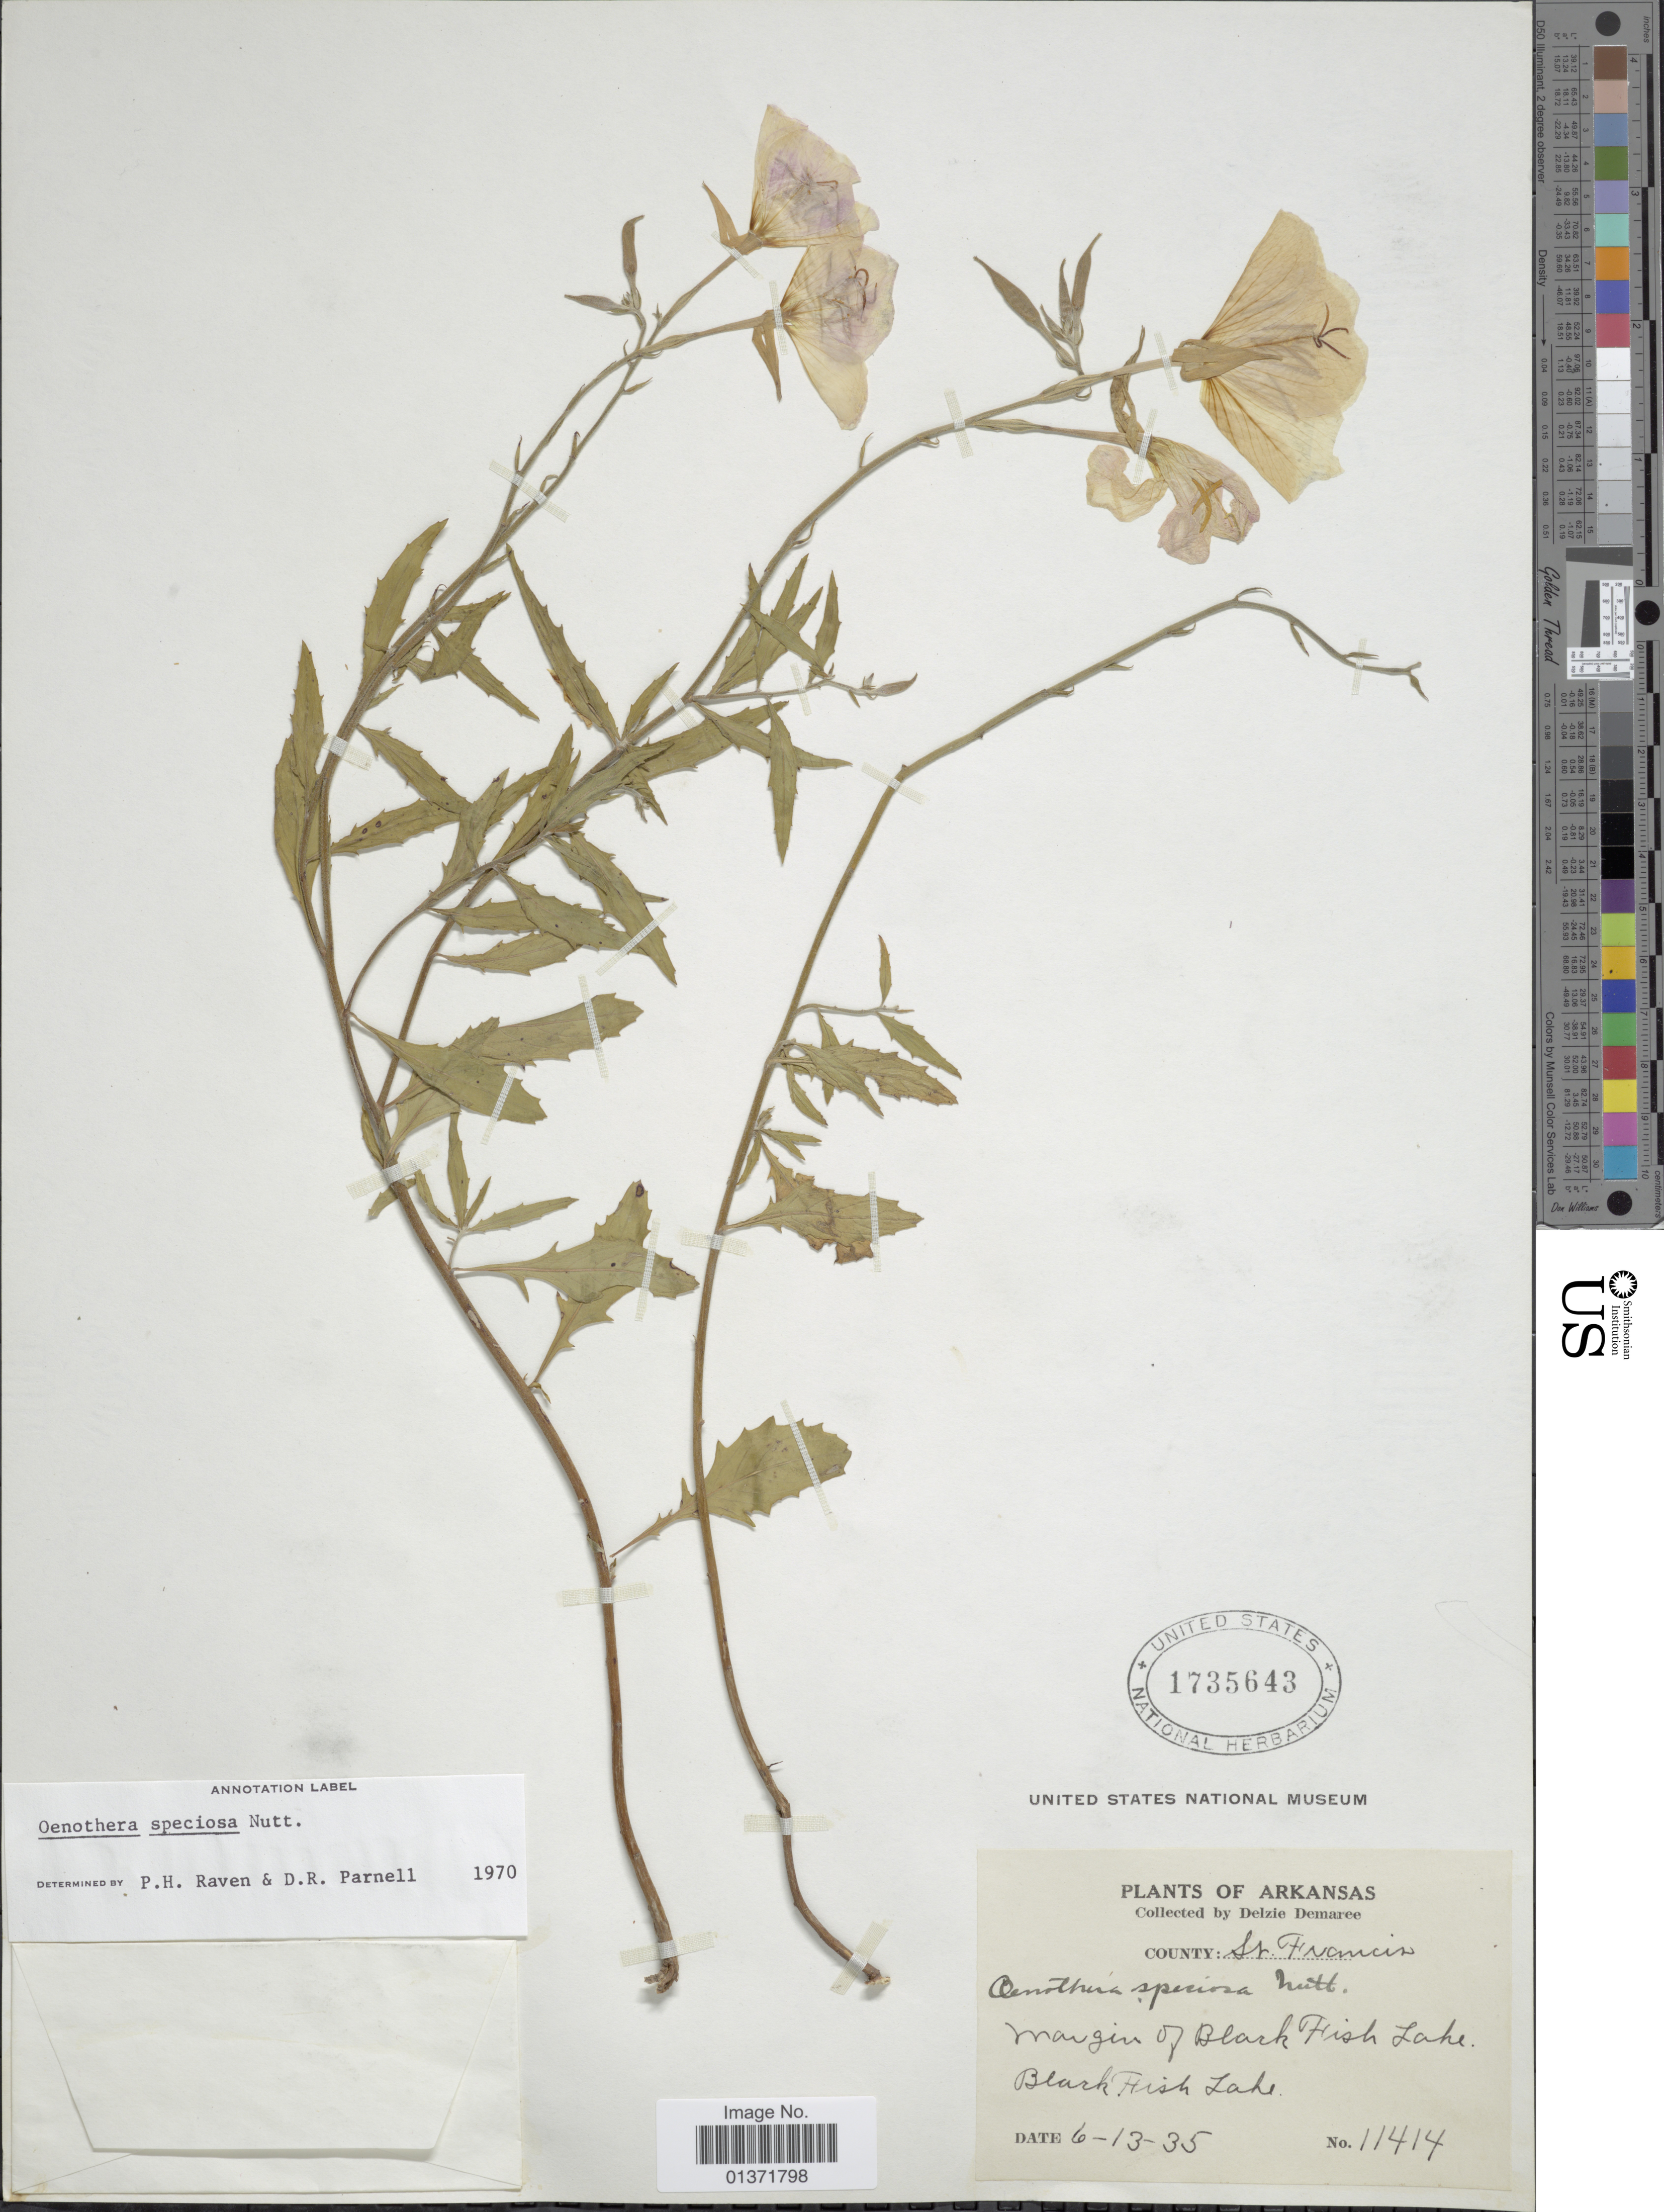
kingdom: Plantae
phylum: Tracheophyta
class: Magnoliopsida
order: Myrtales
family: Onagraceae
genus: Oenothera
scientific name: Oenothera speciosa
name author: Nutt.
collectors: D. Demaree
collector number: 11414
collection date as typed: Transcribed d/m/y: 13/6/35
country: United States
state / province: Arkansas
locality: St. Francis, Blackfish Lake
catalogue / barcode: US 1735643